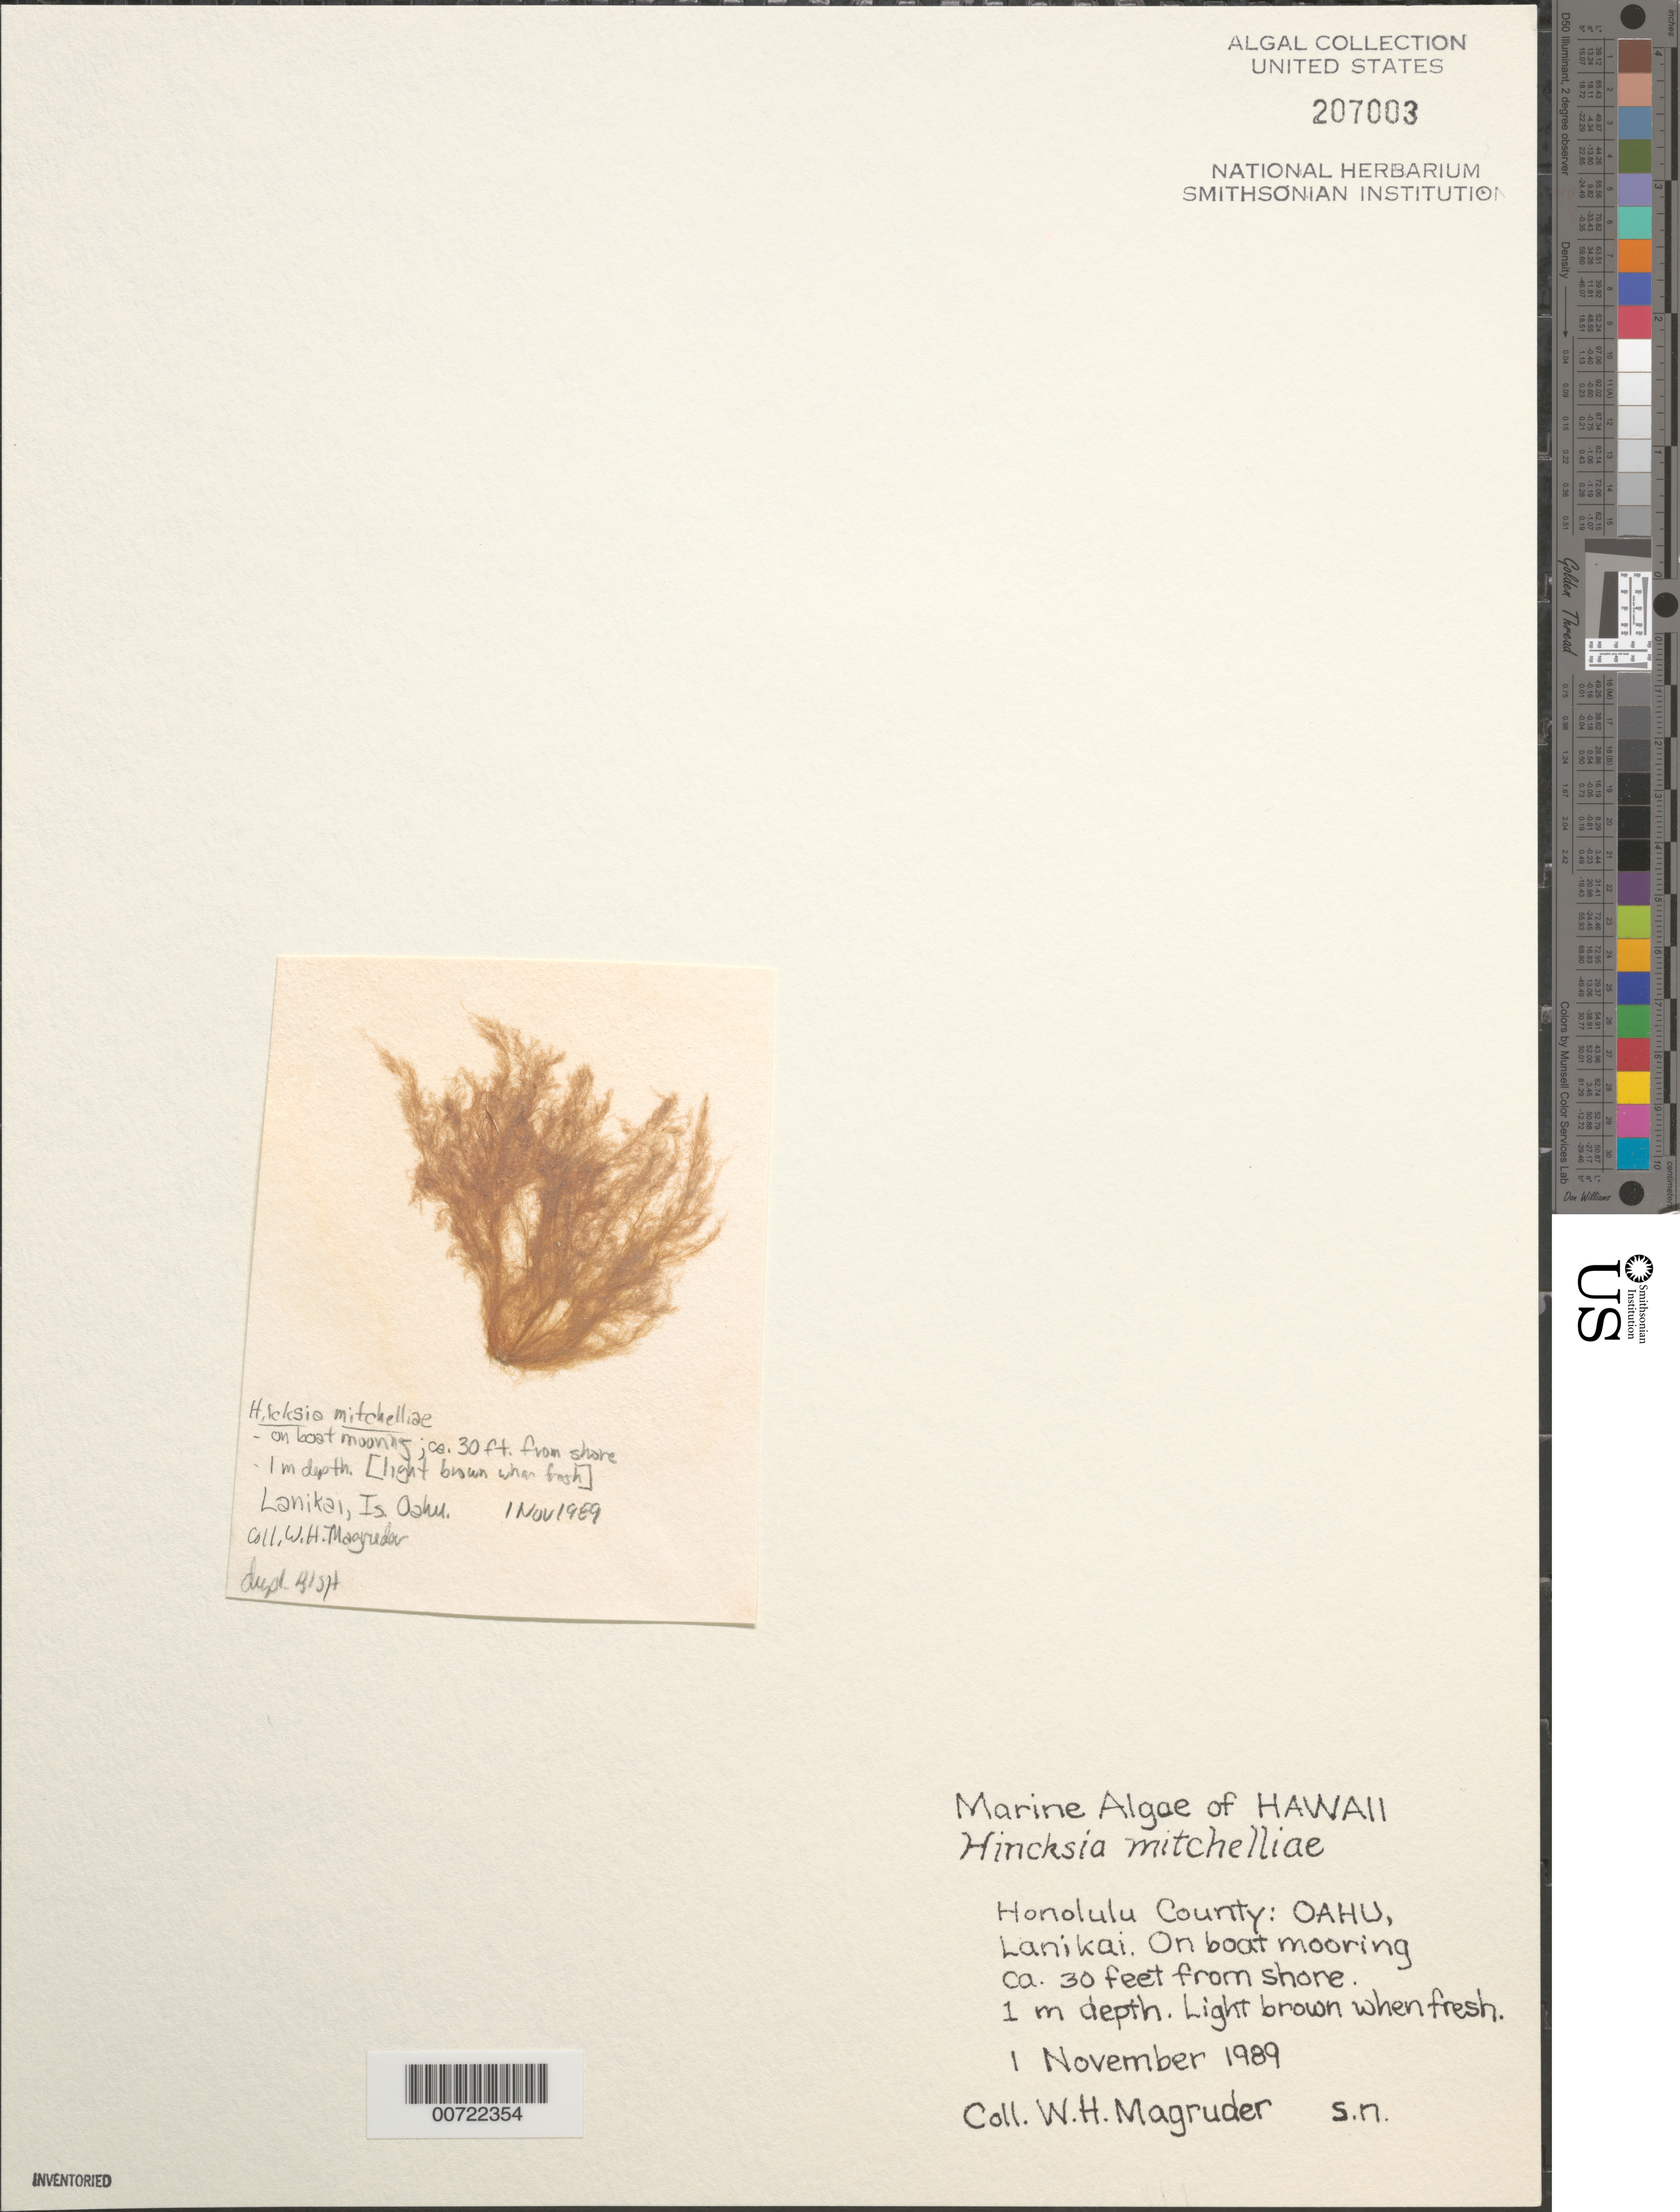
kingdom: Chromista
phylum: Ochrophyta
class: Phaeophyceae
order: Ectocarpales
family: Acinetosporaceae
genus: Feldmannia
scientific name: Feldmannia mitchelliae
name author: (Harv.) H.-S. Kim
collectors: W. Magruder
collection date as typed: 01 Nov 1989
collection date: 1989-11-01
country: United States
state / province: Hawaii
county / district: Honolulu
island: Oahu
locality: Lanikai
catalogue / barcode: US 207003